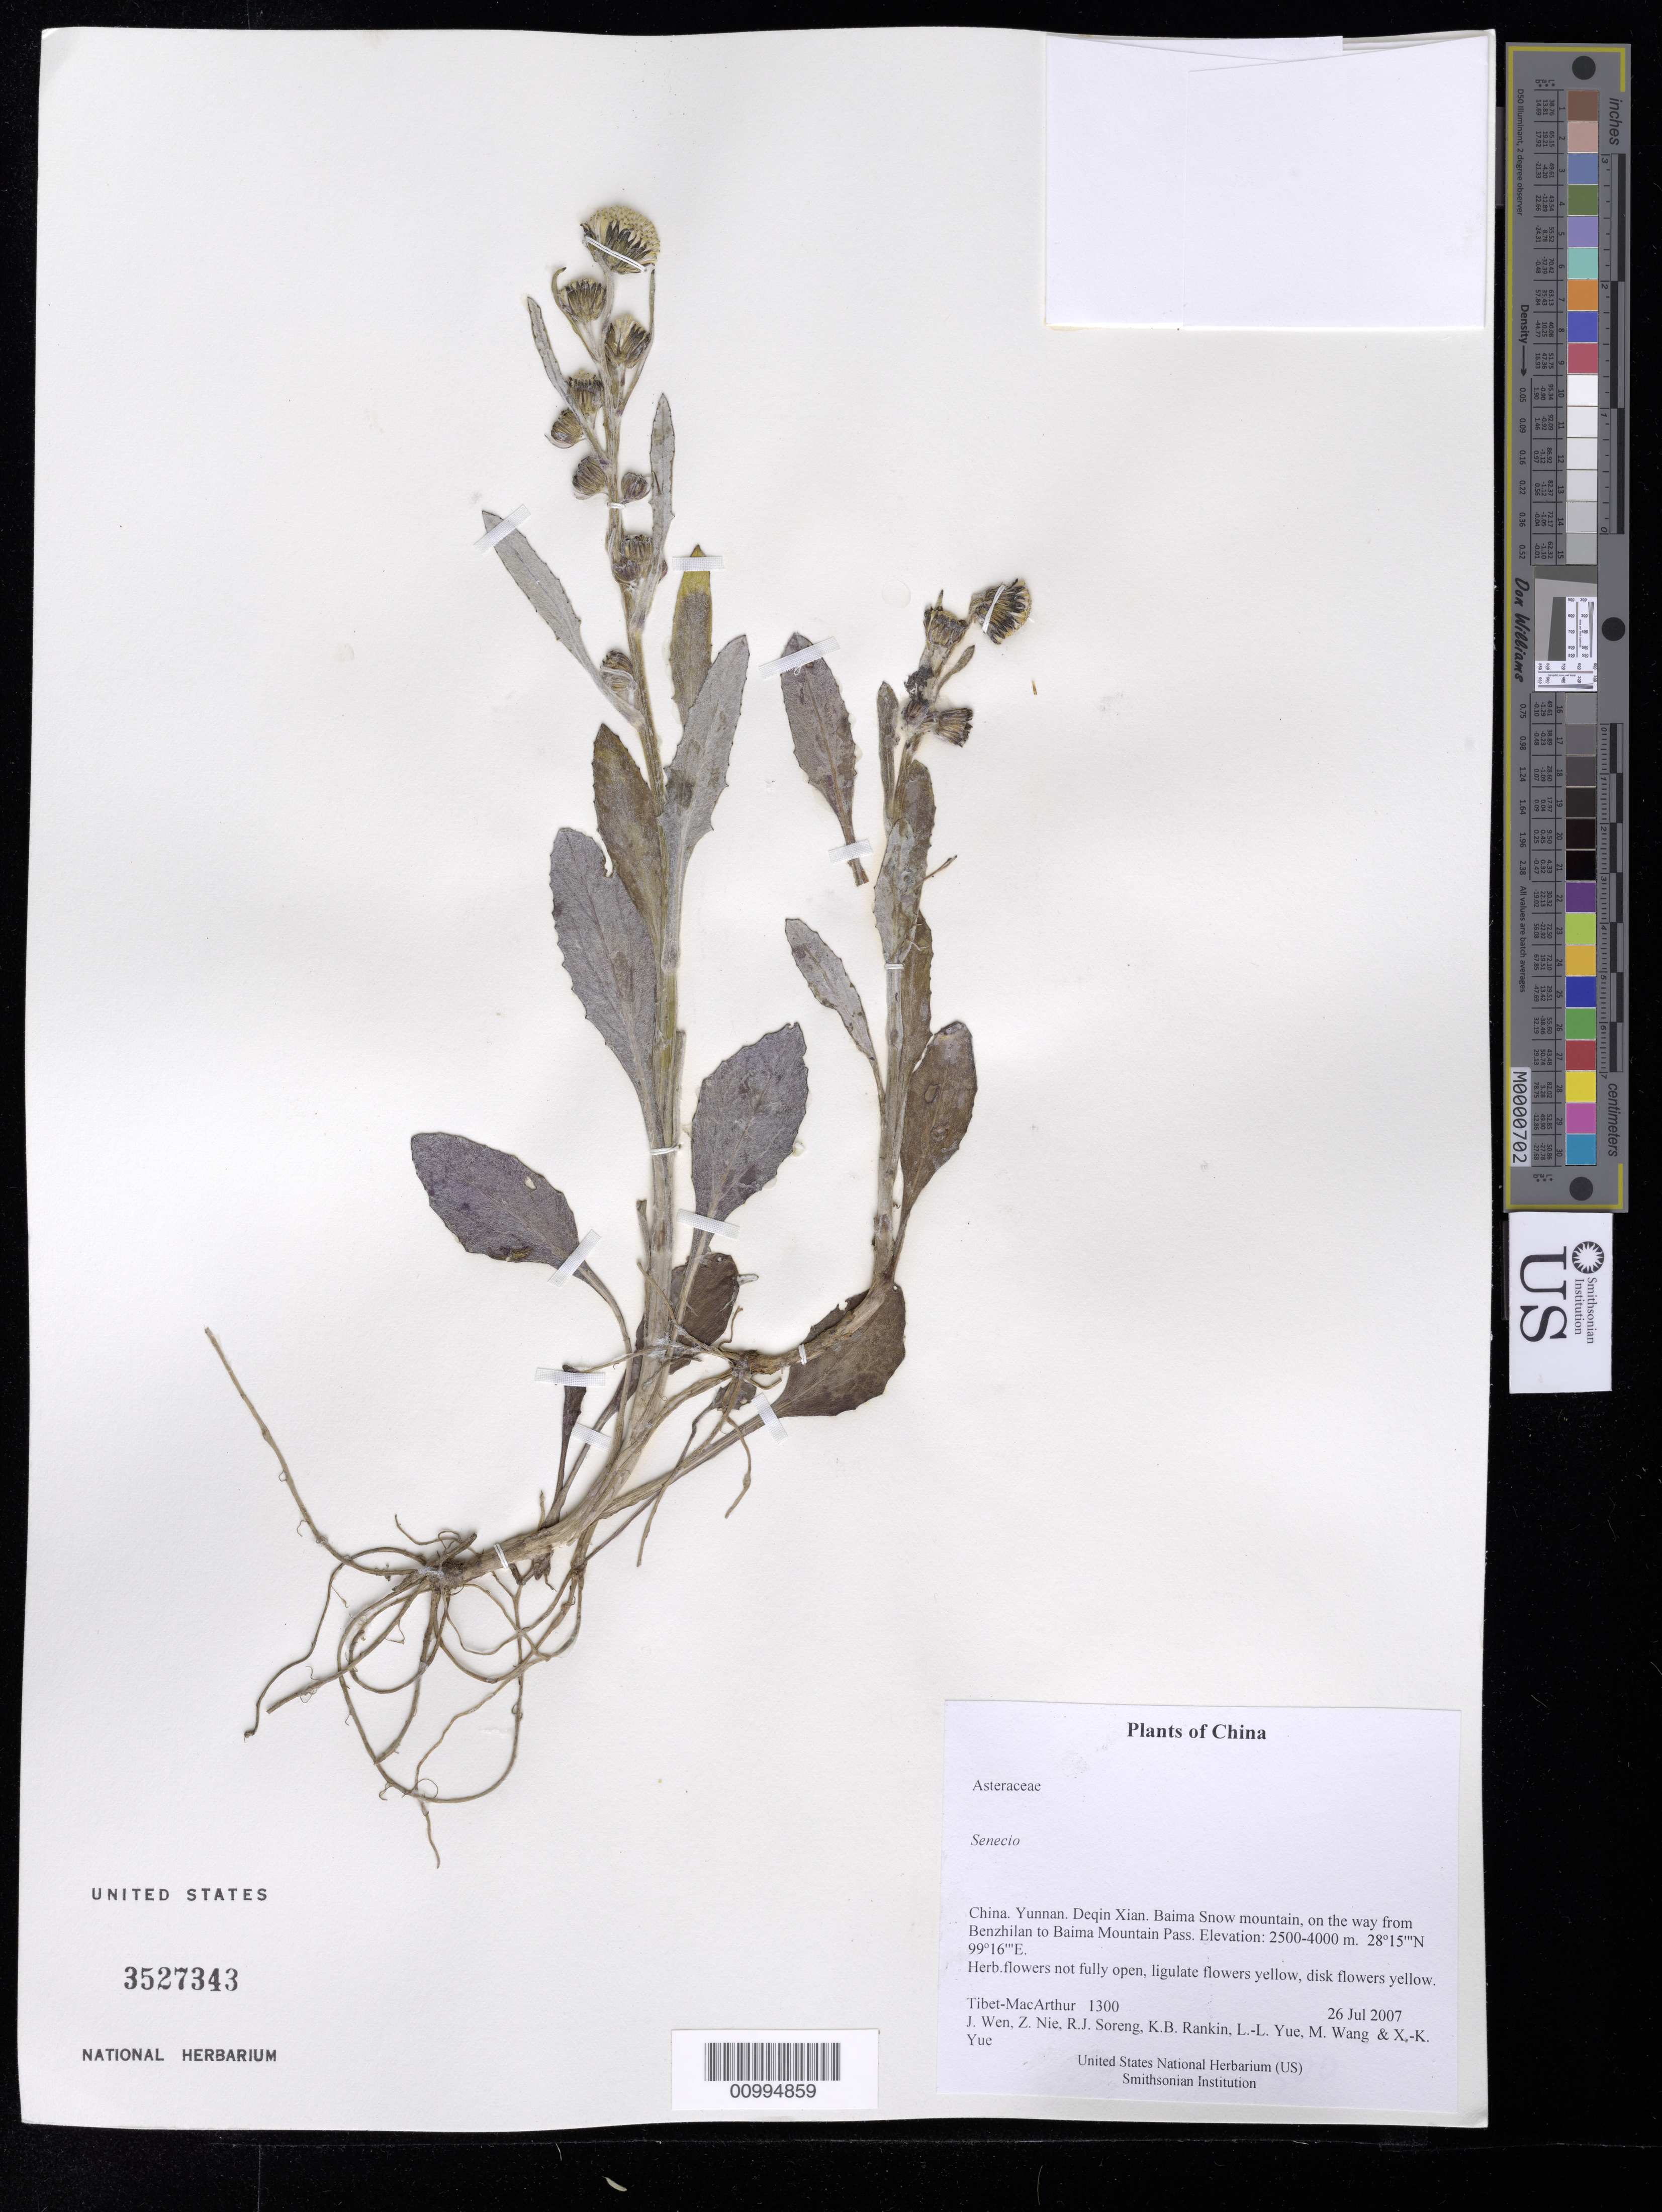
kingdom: Plantae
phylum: Tracheophyta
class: Magnoliopsida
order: Asterales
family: Asteraceae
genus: Senecio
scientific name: Senecio sp.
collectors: Tibet-MacArthur, J. Wen, Z. Nie, R. J. Soreng, K. Rankin, L. Yue, M. Wang & X. Yue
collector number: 1300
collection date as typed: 26 Jul 2007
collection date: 2007-07-26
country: China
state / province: Yunnan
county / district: Deqin Xian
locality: Baima Snow mountain, on the way from Benzhilan to Baima Mountain Pass.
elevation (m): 2500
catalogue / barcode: US 3527343